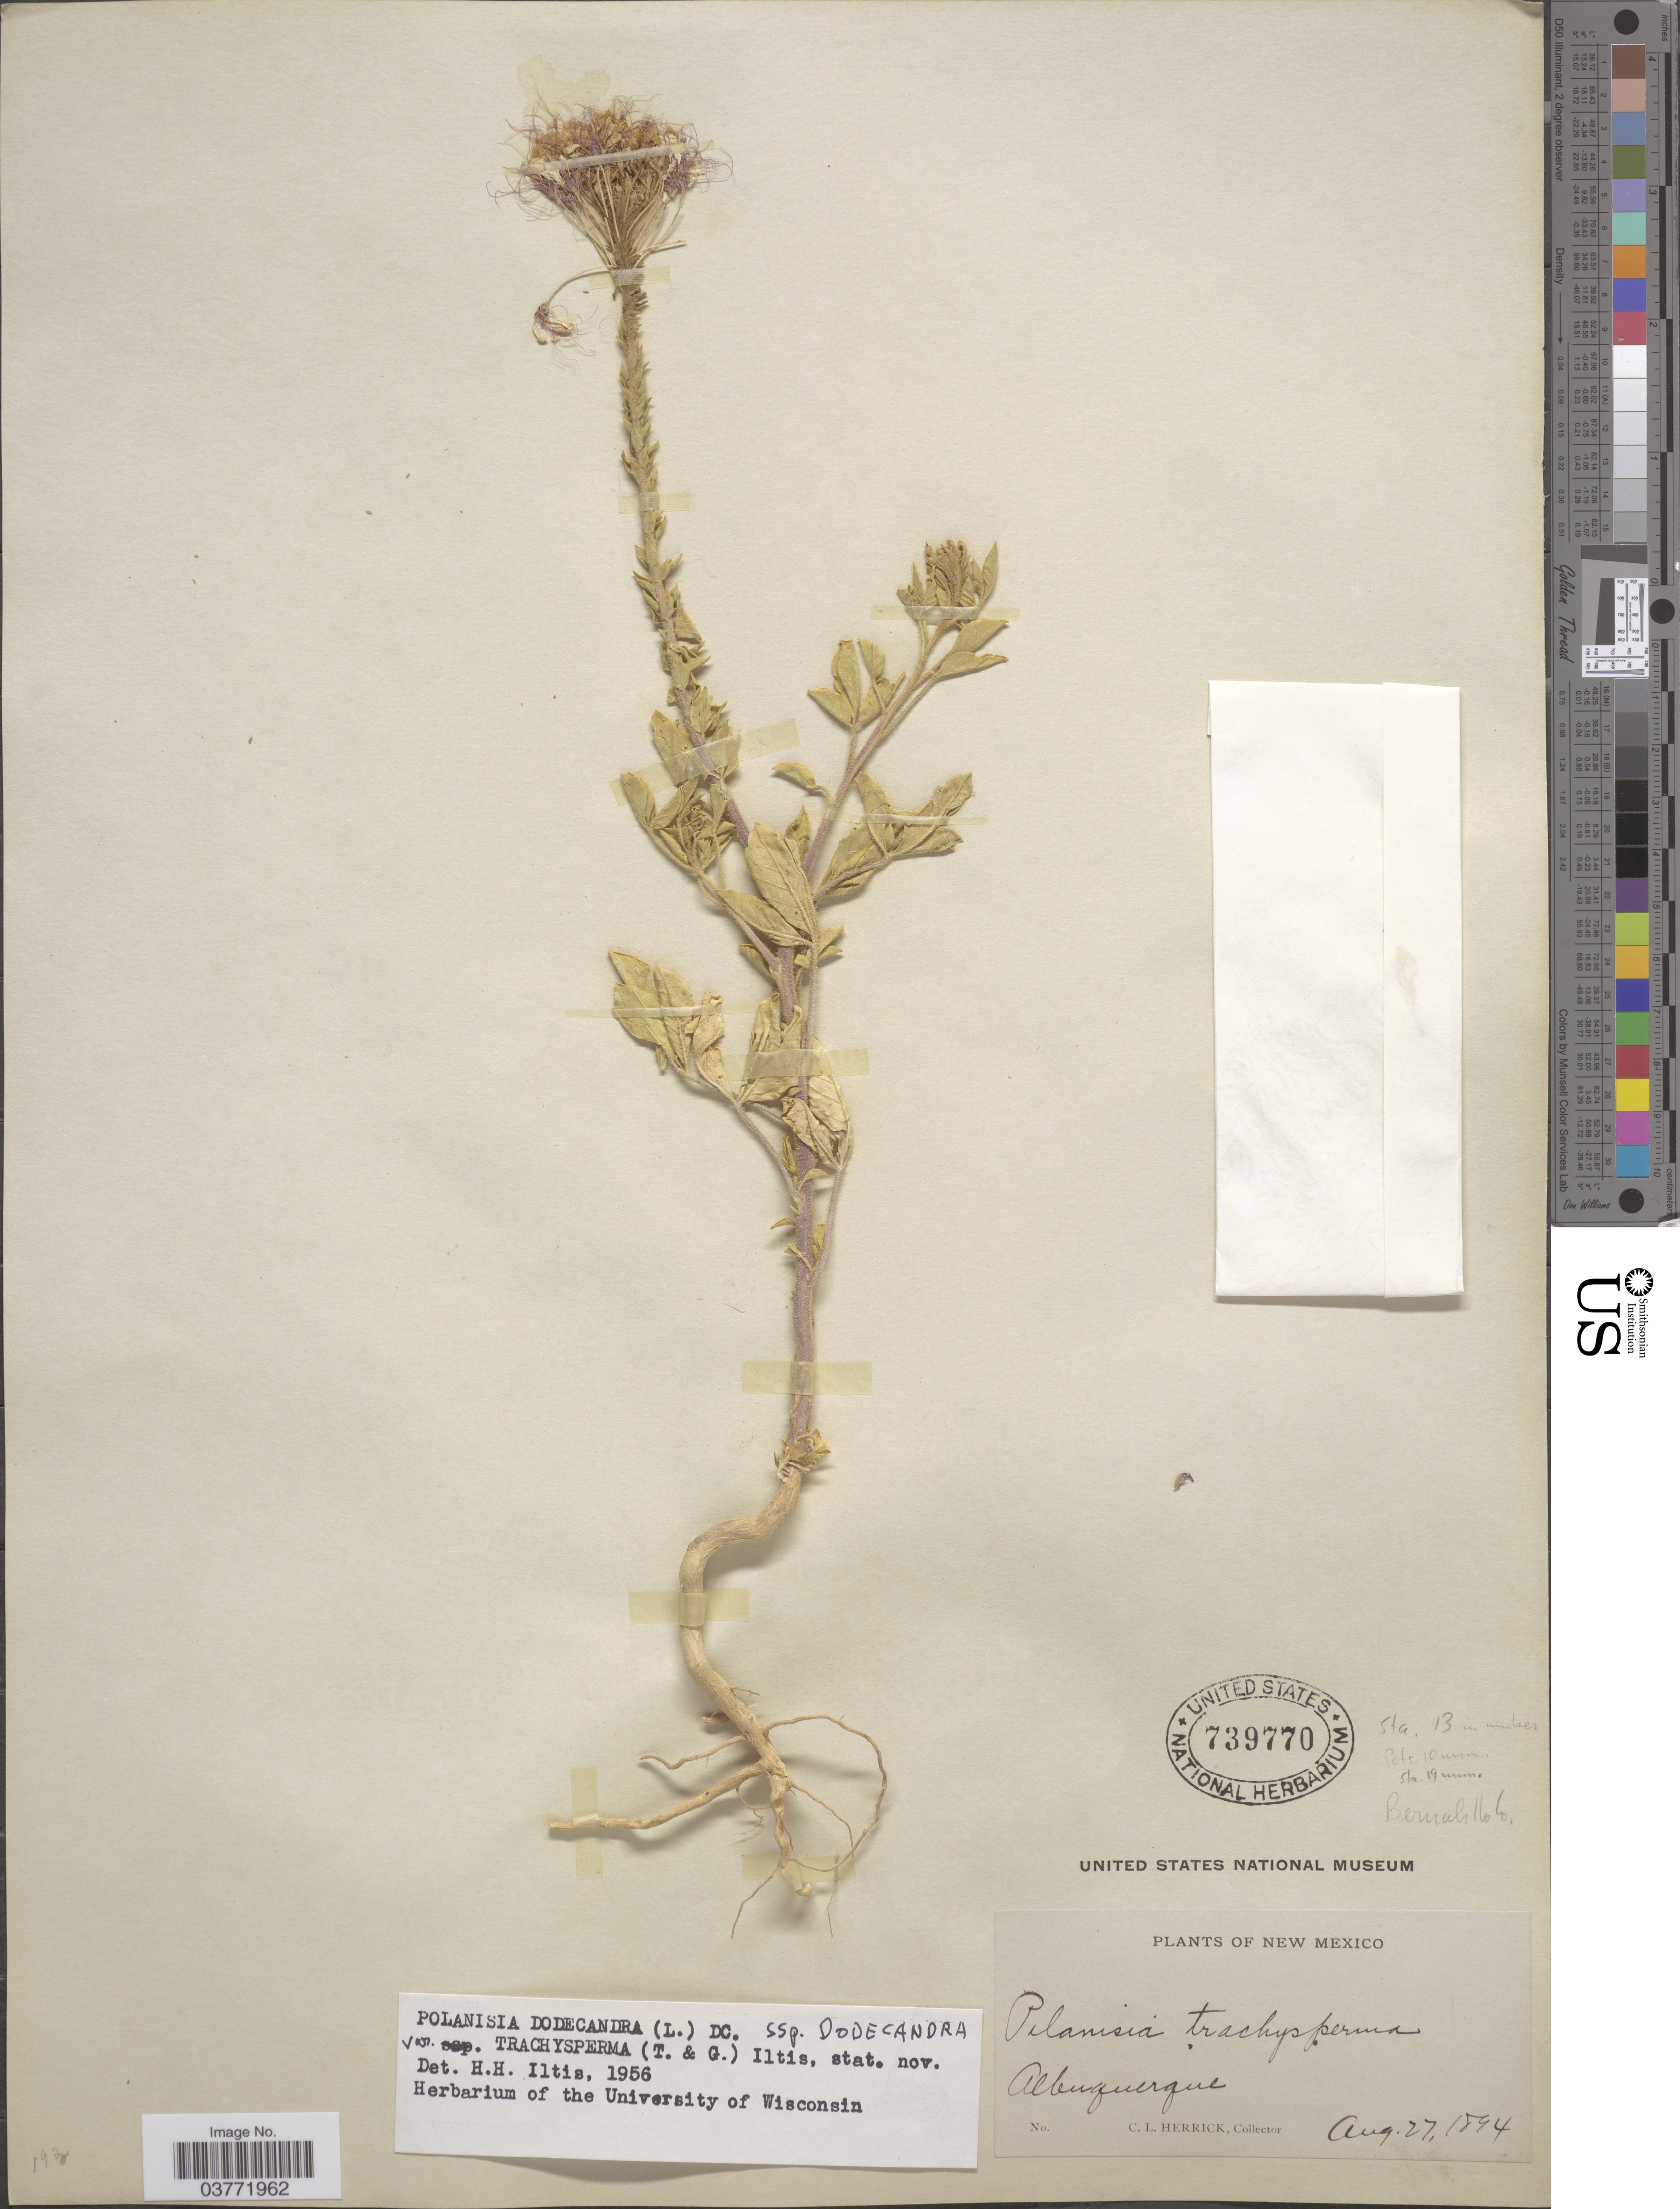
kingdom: Plantae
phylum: Tracheophyta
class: Magnoliopsida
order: Brassicales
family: Cleomaceae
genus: Polanisia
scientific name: Polanisia trachysperma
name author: Torr. & A. Gray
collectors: C. Herrick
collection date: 1894-08-27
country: United States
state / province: New Mexico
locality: Albuquerque. Bernalillo Co.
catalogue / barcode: US 739770